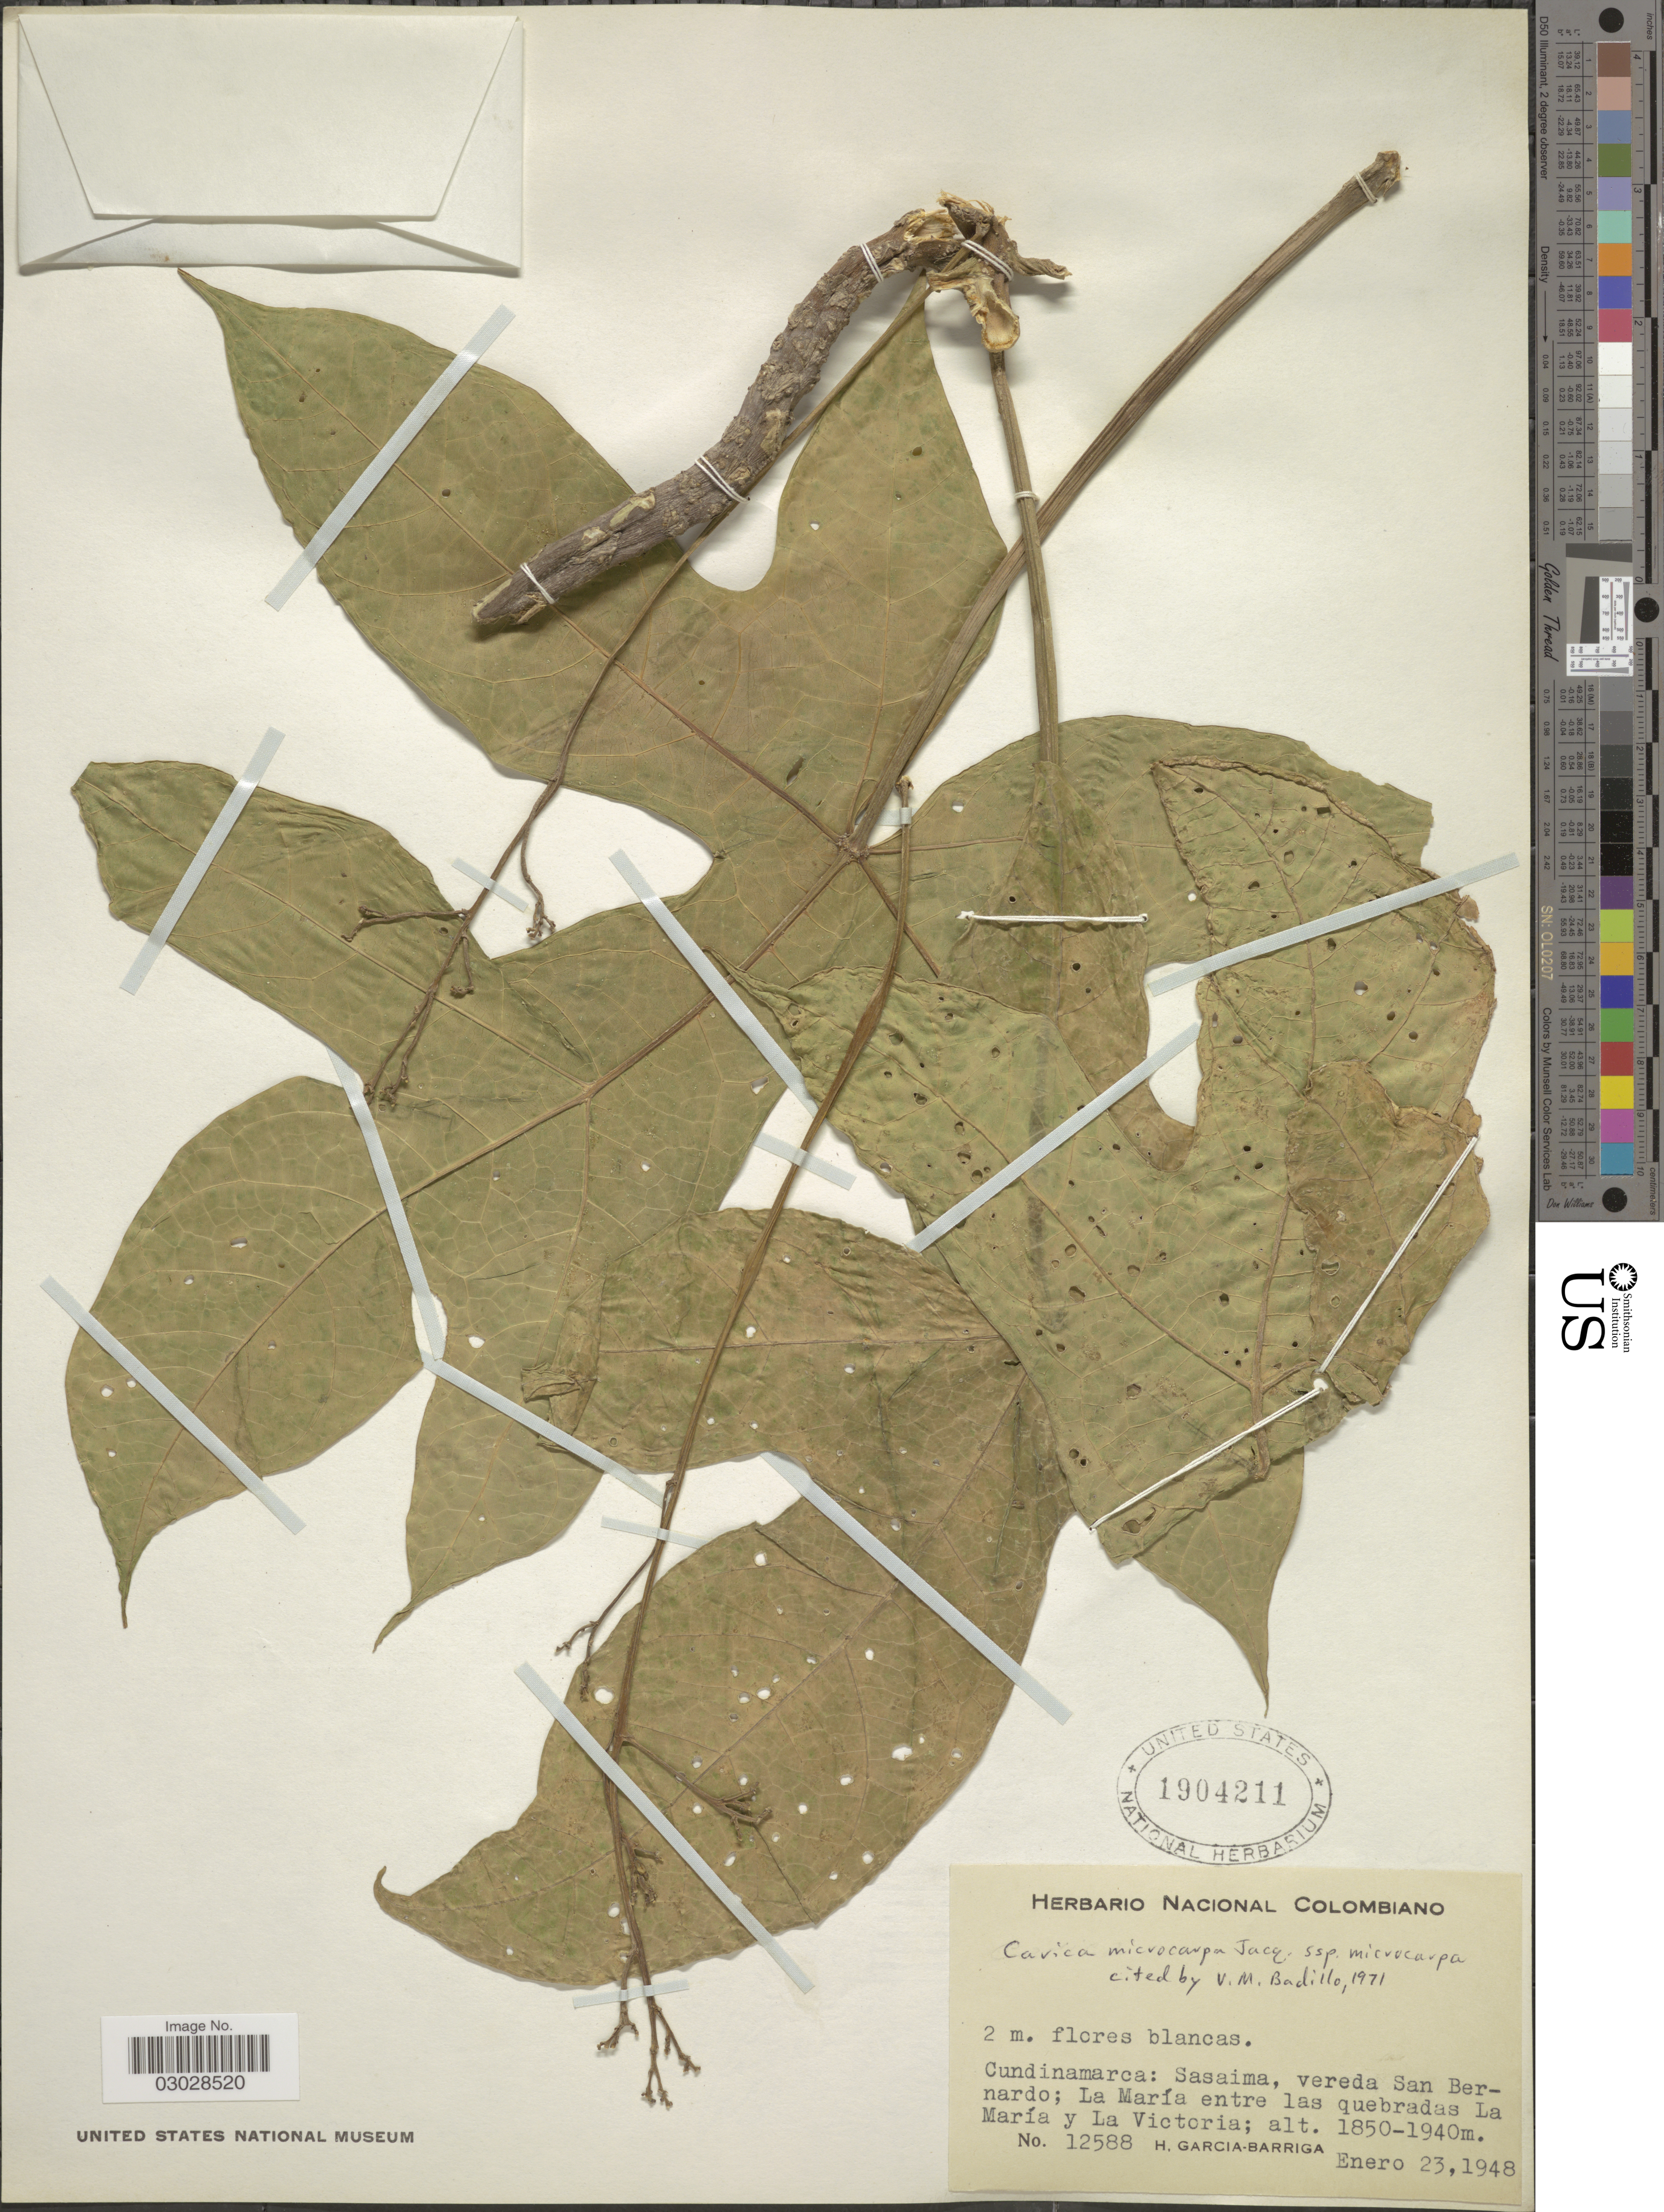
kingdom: Plantae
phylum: Tracheophyta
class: Magnoliopsida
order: Brassicales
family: Caricaceae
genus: Vasconcellea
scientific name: Vasconcellea microcarpa subsp. microcarpa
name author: (Jacq.) A. DC.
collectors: H. García Barriga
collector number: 12588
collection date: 1948-01-23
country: Colombia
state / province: Cundinamarca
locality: Sasaima, vereda San Bernardo; La Maria entre las quebradas La María y La Victoria.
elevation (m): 1850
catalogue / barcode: US 1904211